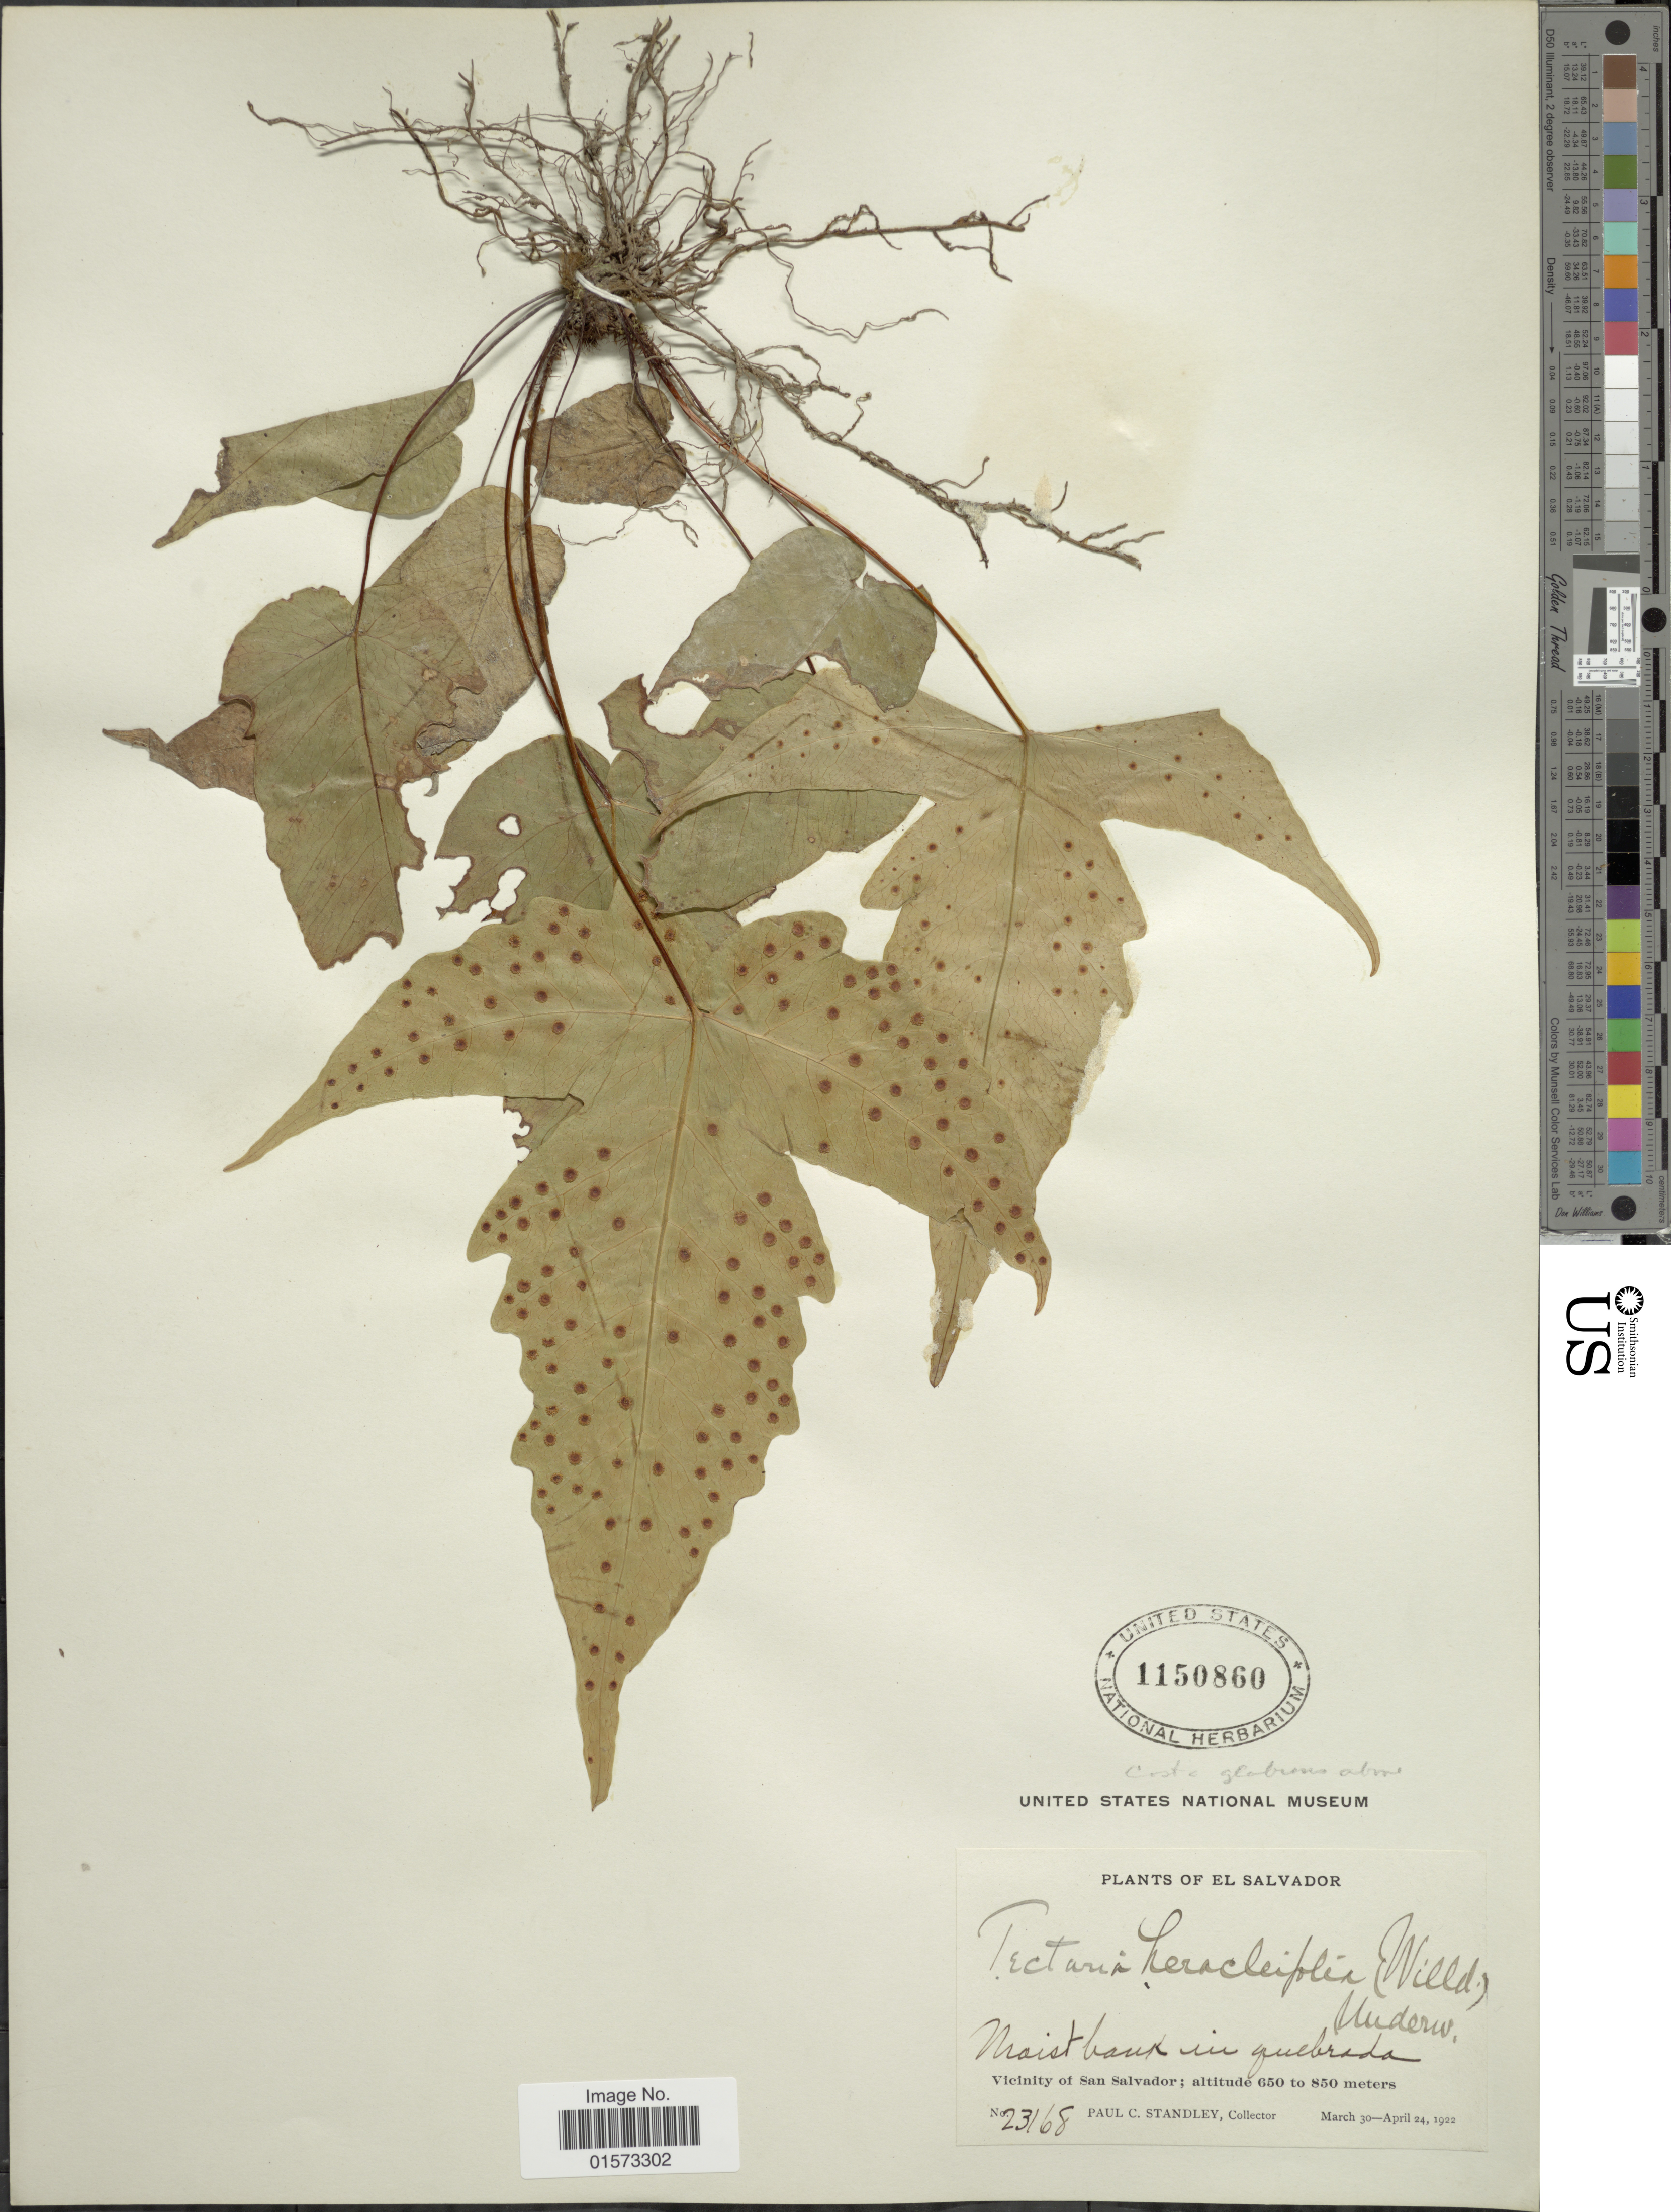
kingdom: Plantae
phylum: Tracheophyta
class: Polypodiopsida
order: Polypodiales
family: Tectariaceae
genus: Tectaria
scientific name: Tectaria heracleifolia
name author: (Willd.) Underw.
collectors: P. C. Standley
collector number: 23168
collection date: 1922-03-30/1922-04-24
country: El Salvador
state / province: San Salvador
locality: Vicinity of San Salavador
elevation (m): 650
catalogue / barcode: US 1150860